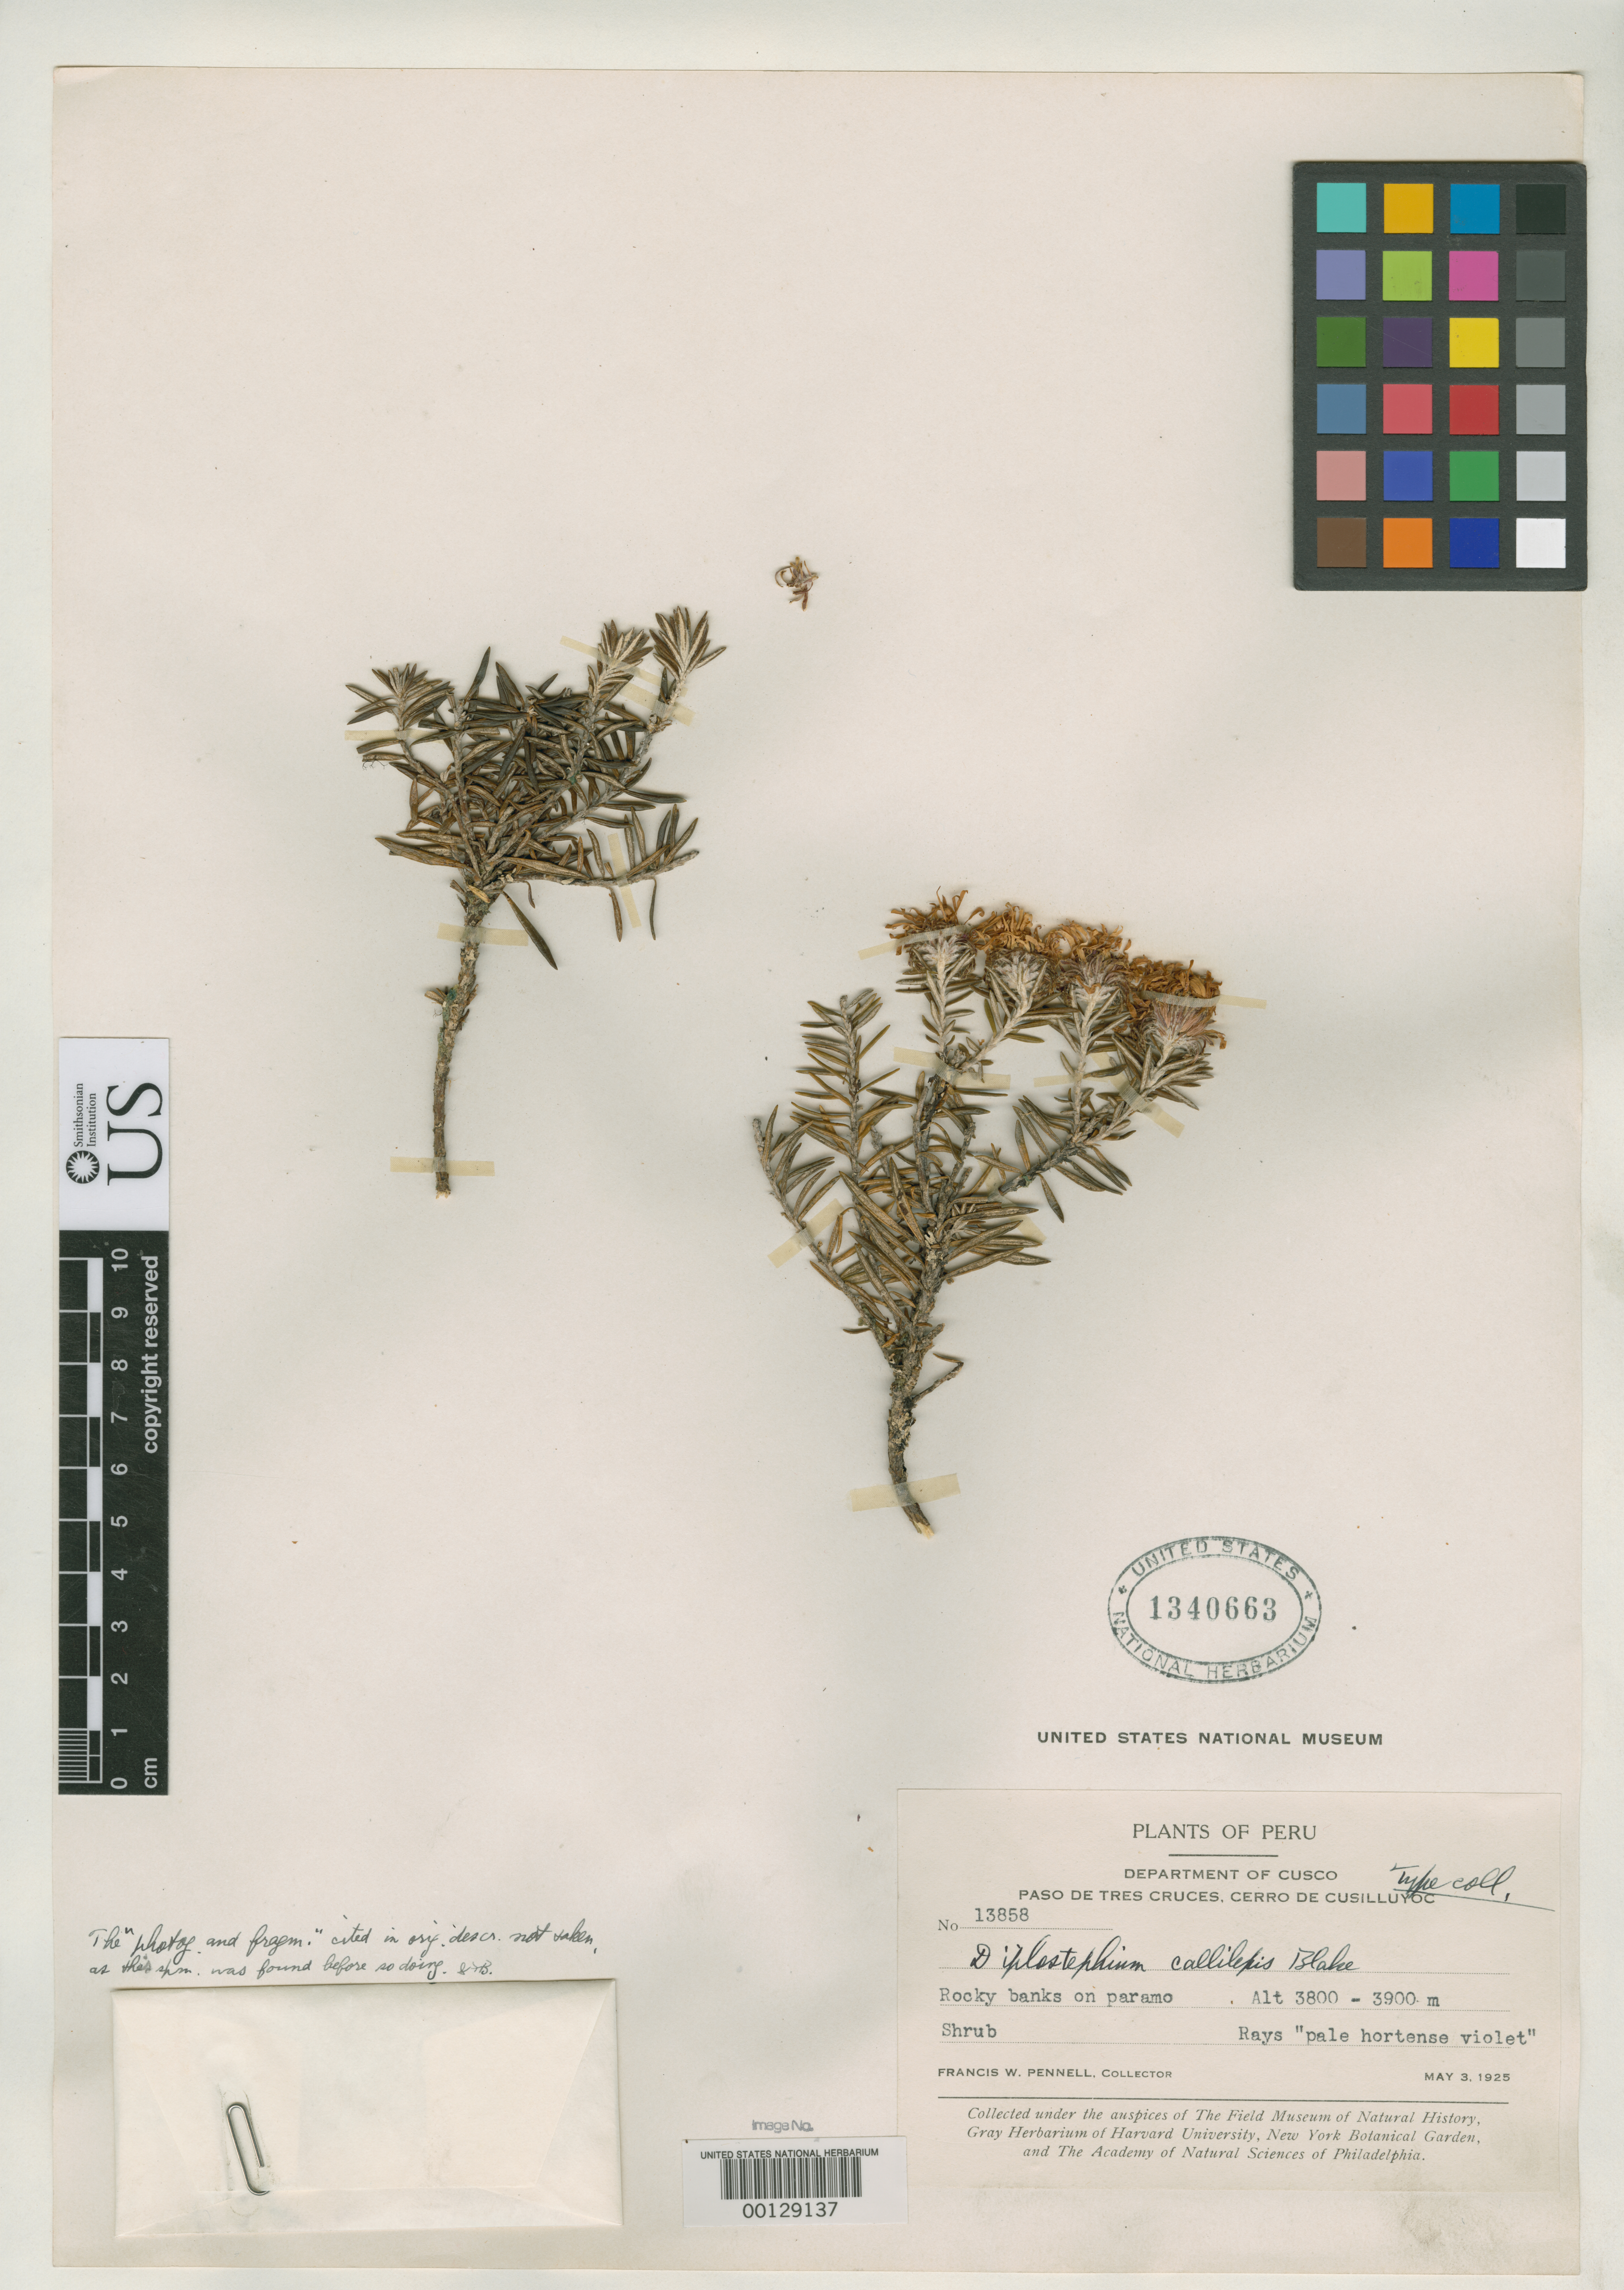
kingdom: Plantae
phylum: Tracheophyta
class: Magnoliopsida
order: Asterales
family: Asteraceae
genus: Diplostephium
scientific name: Diplostephium callilepis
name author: S.F. Blake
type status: Isotype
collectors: F. W. Pennell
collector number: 13858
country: Peru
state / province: San Martín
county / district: Mariscal Cáceres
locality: Rio Huallaga, margen Derecha del; Balsa Probana; dtto. Tocache Nuevo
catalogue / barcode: US 1340663